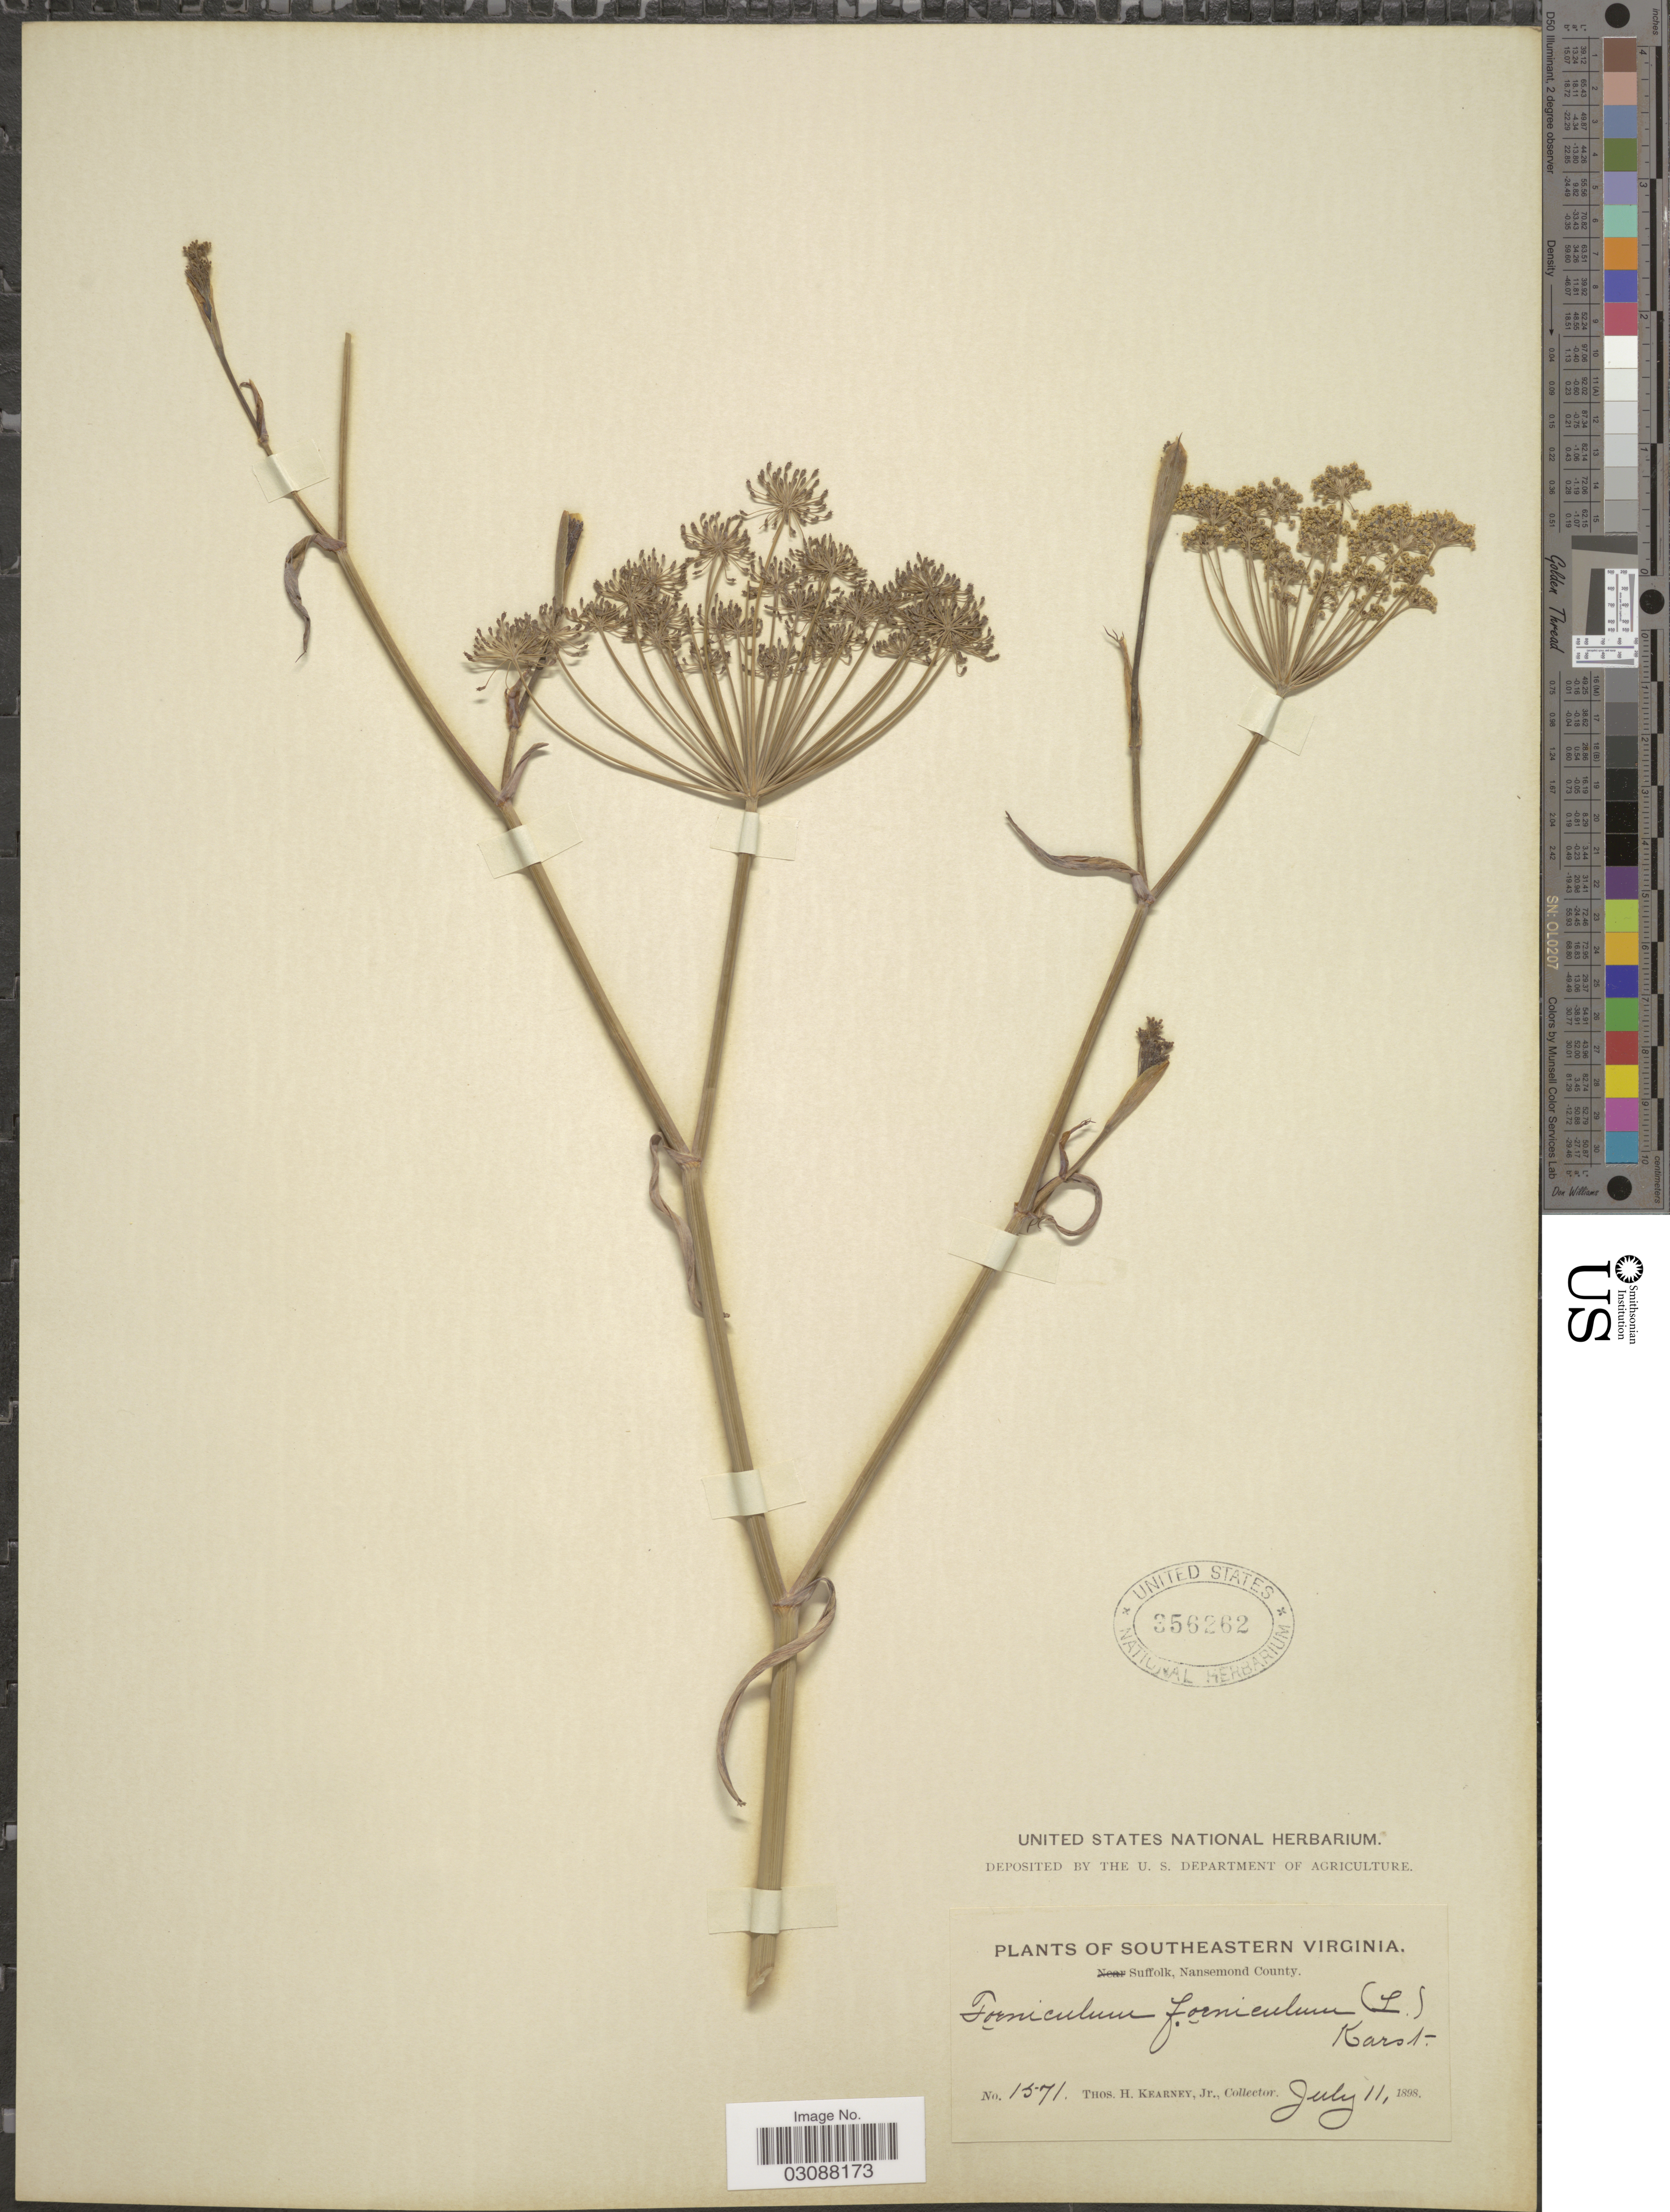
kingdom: Plantae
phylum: Tracheophyta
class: Magnoliopsida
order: Apiales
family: Apiaceae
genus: Foeniculum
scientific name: Foeniculum vulgare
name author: Mill.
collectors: T. H. Kearney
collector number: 1517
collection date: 1898-07-11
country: United States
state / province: Virginia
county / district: City of Suffolk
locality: Southeastern Virginia. Suffolk, Nansemond County.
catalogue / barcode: US 356262